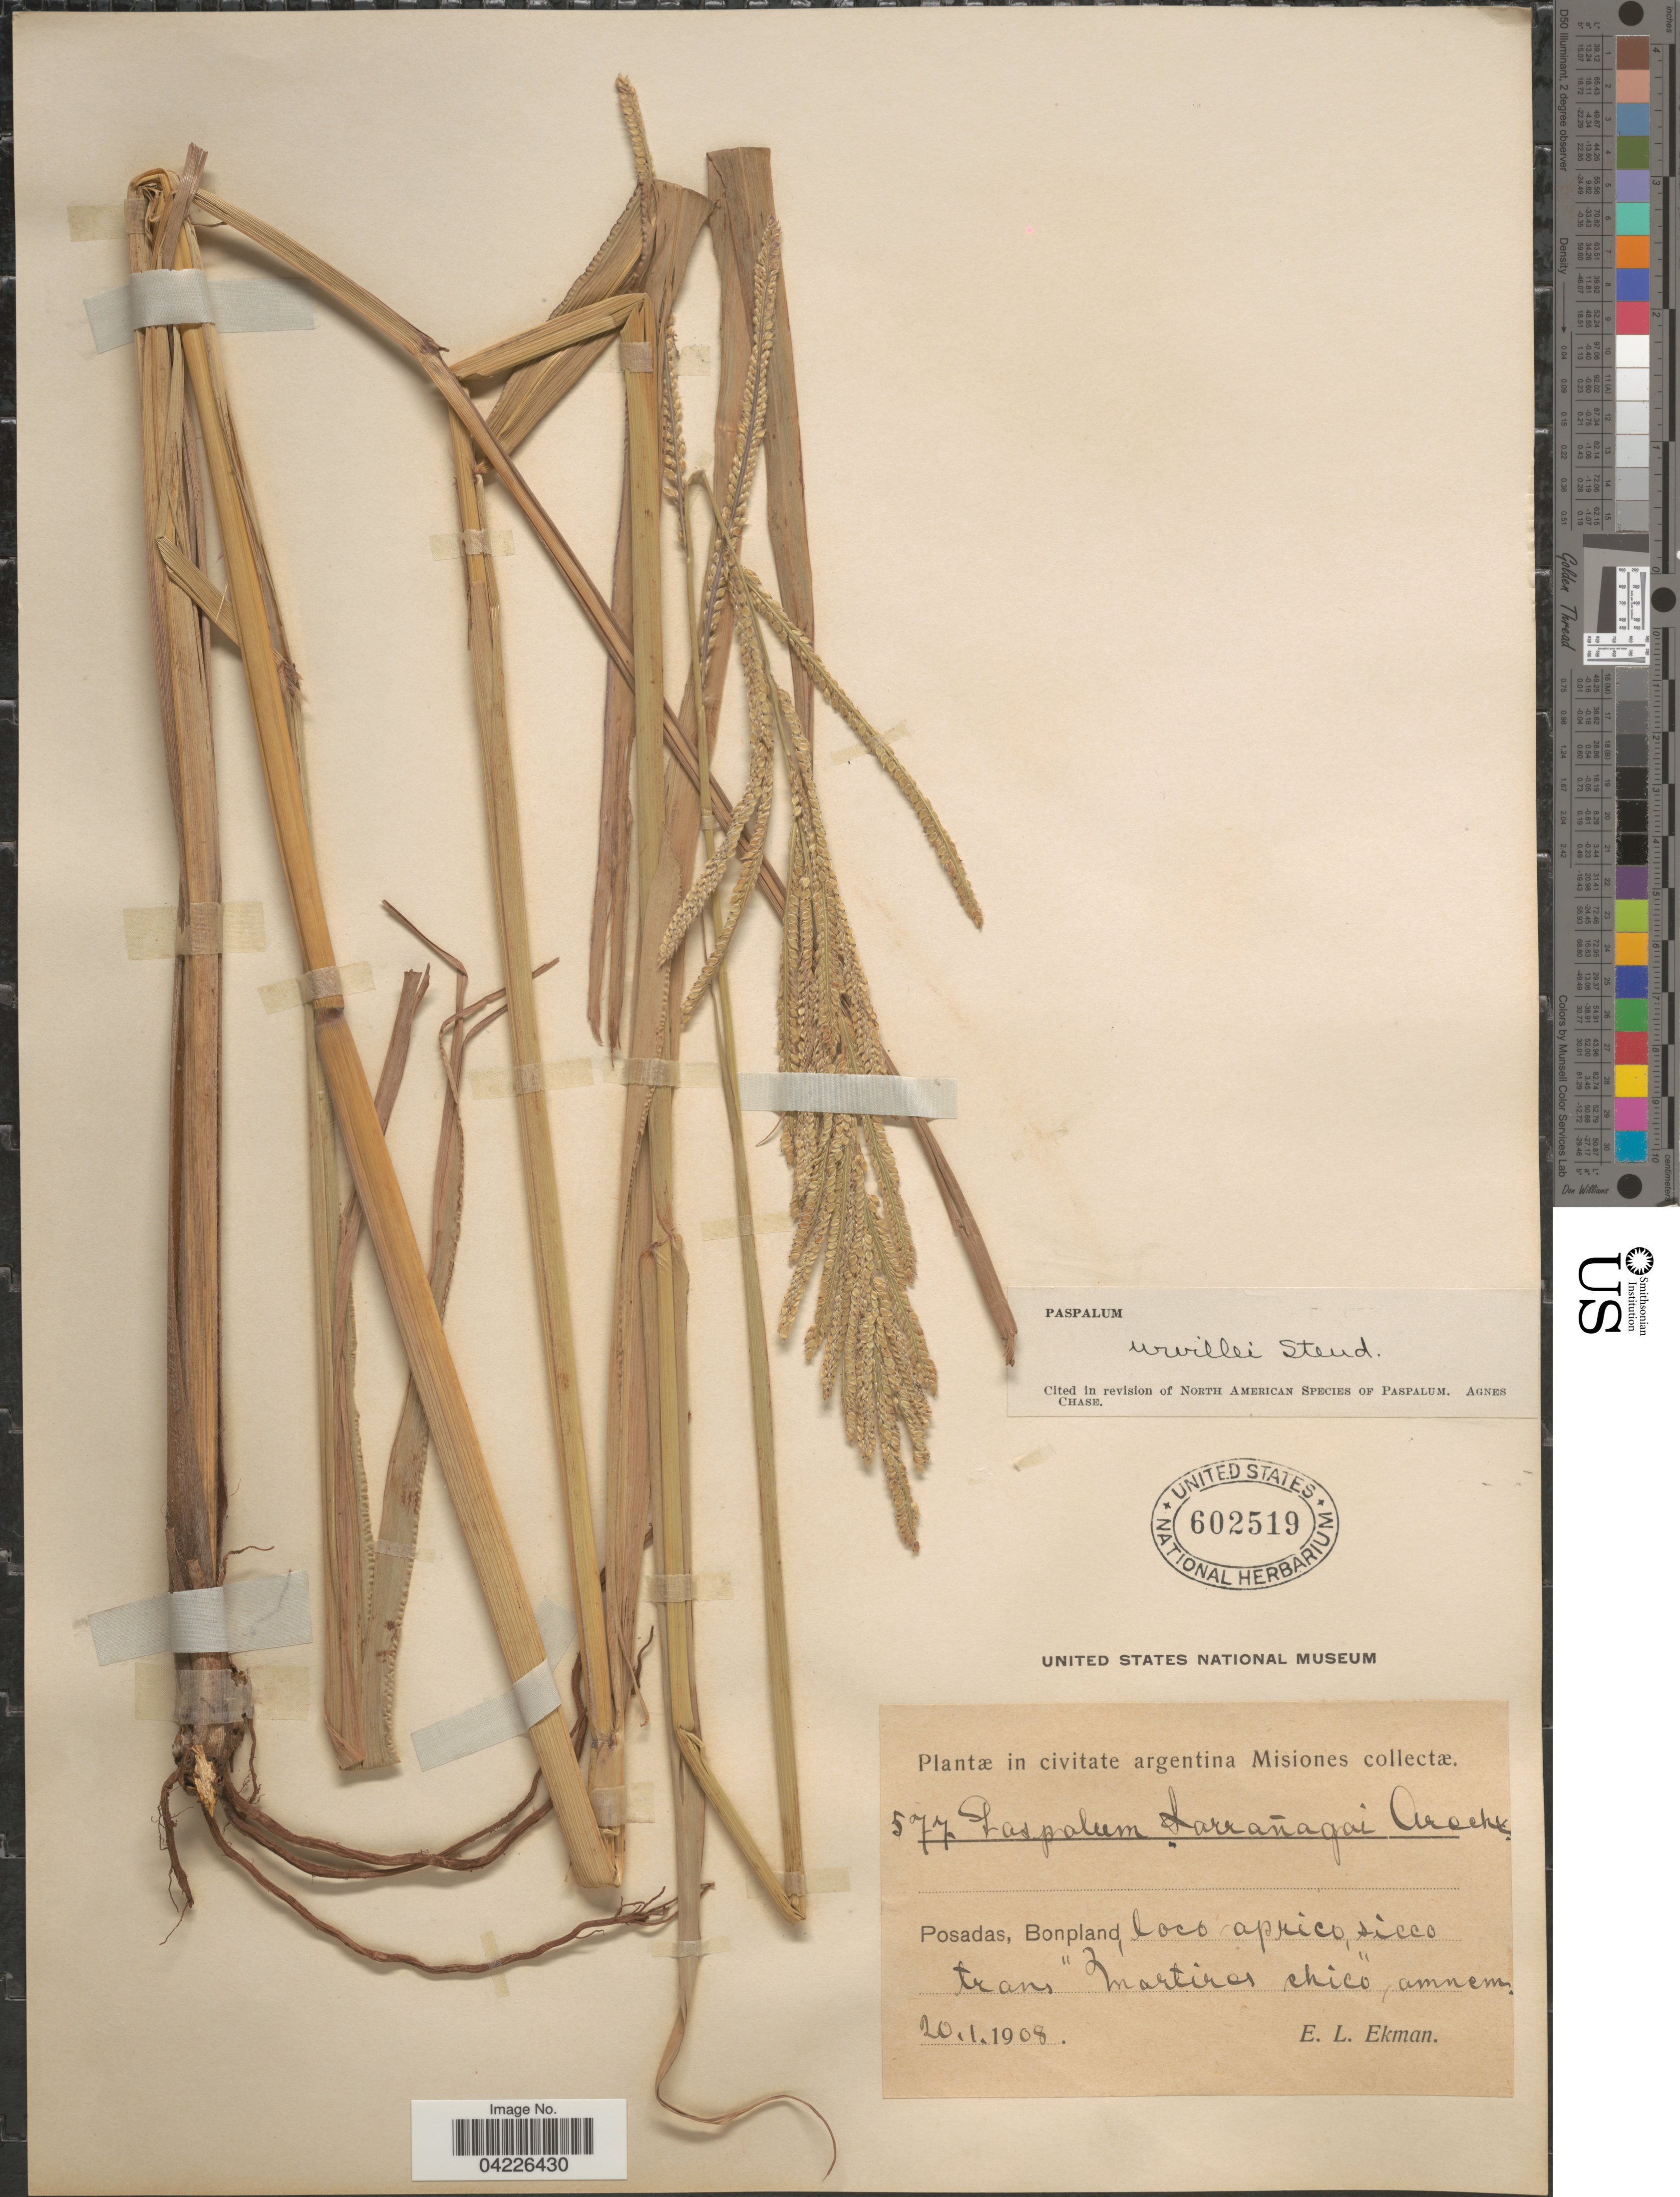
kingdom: Plantae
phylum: Tracheophyta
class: Liliopsida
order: Poales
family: Poaceae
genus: Paspalum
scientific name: Paspalum urvillei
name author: Steud.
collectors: E. L. Ekman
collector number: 577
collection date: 1908-01-20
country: Argentina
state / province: Misiones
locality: In civitate argentina Misiones. Posadas, Bonpland.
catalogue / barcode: US 602519